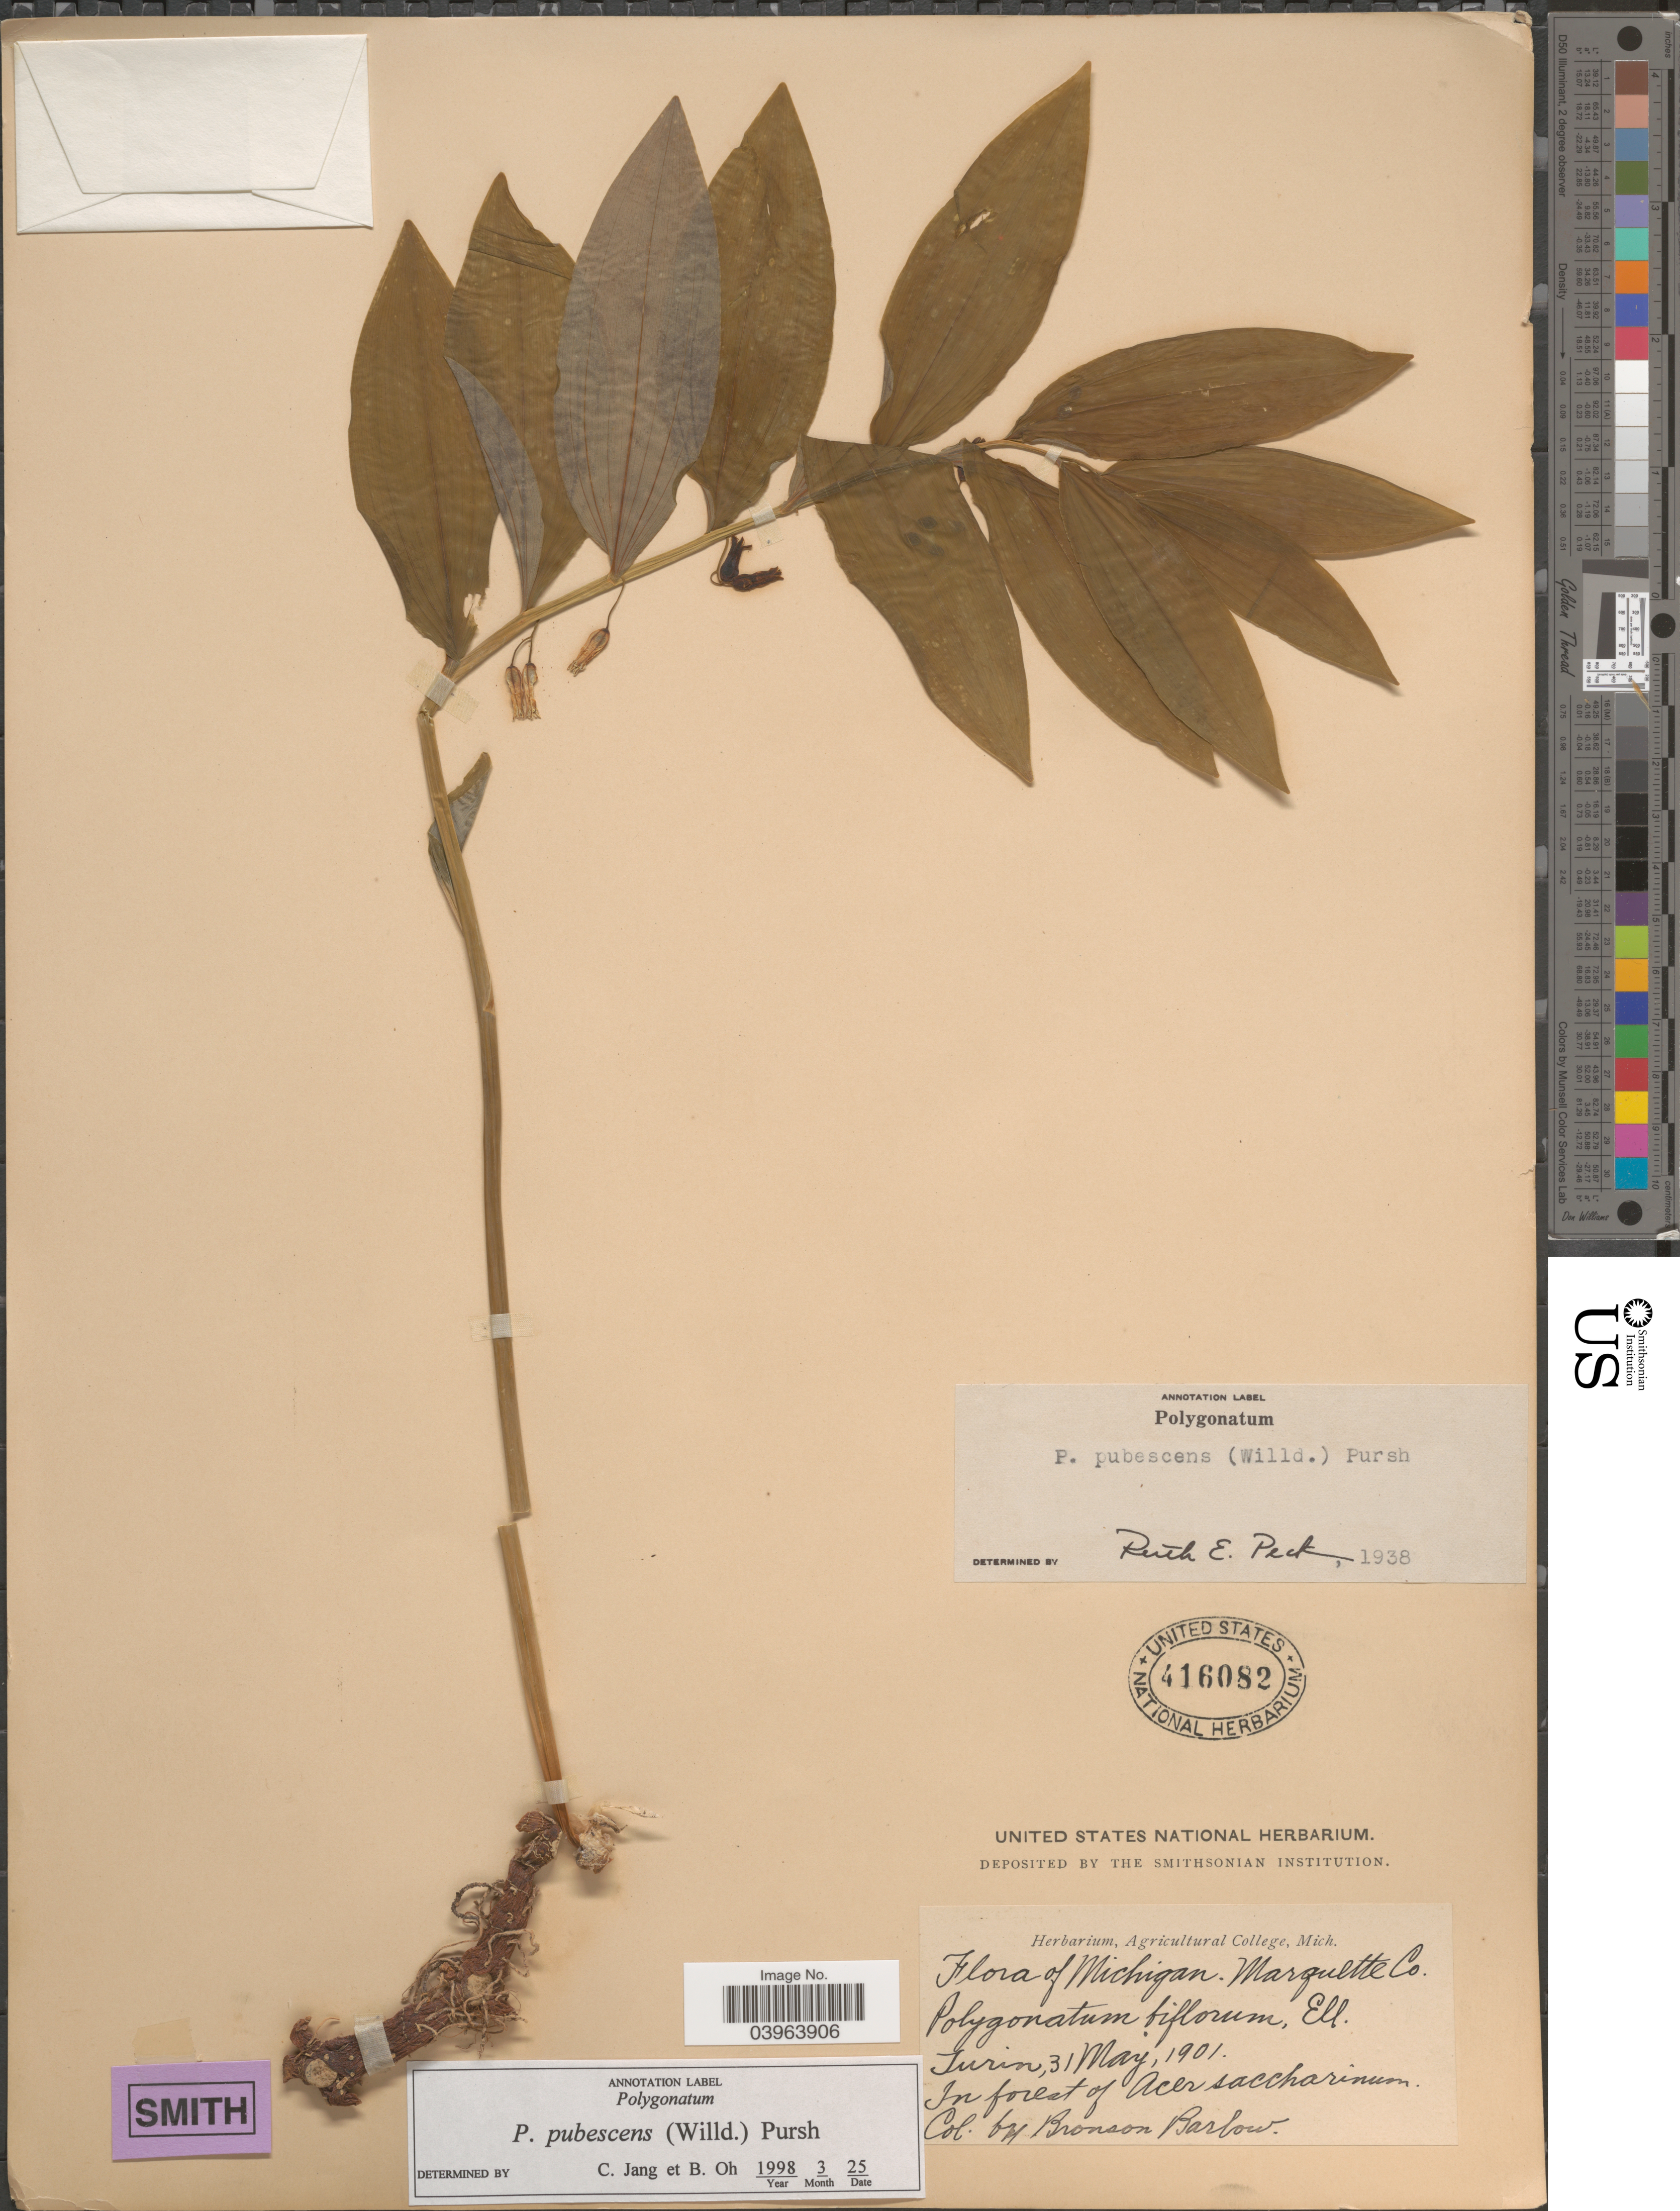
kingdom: Plantae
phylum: Tracheophyta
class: Liliopsida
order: Asparagales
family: Asparagaceae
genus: Polygonatum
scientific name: Polygonatum pubescens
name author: (Willd.) Pursh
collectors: Barlow, B.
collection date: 1901-05-31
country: United States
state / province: Michigan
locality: Marquette Co. Turin. In forest of Acer saccharinum.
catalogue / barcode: US 416082